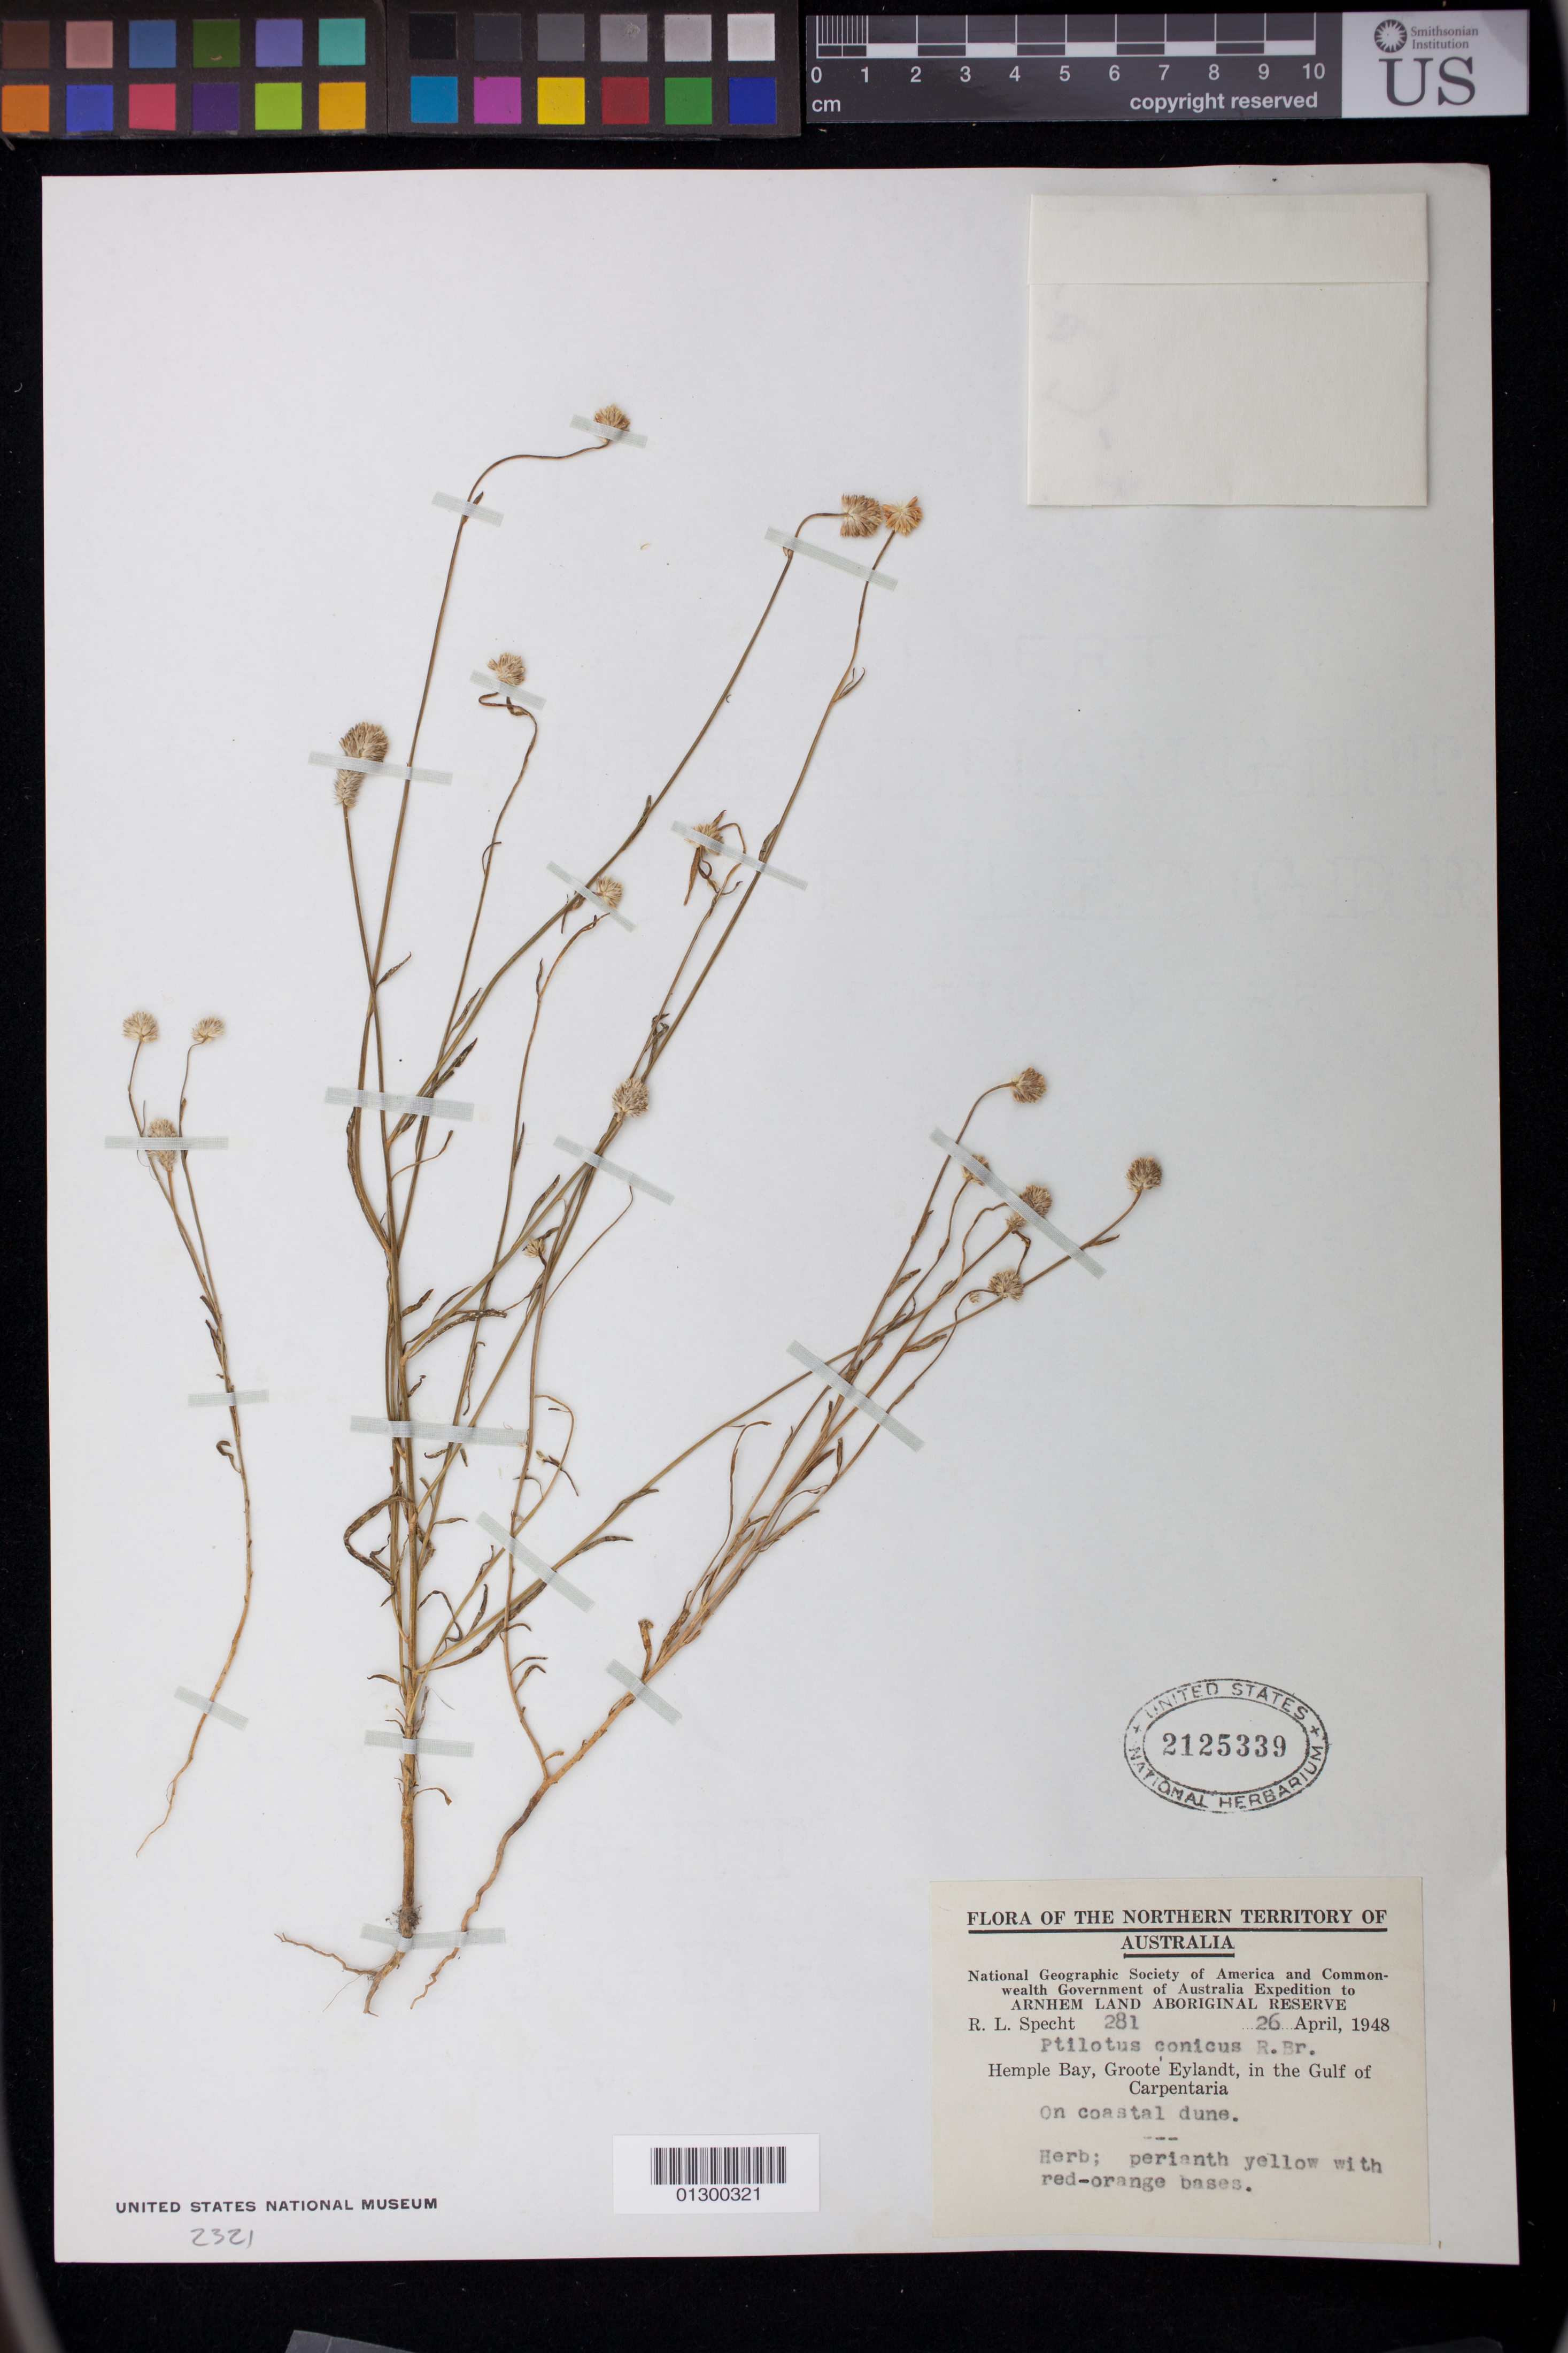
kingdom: Plantae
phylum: Tracheophyta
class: Magnoliopsida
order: Caryophyllales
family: Amaranthaceae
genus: Ptilotus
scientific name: Ptilotus conicus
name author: R. Br.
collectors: R. L. Specht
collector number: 281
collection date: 1948-04-26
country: Australia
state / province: Northern Territory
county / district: East Arnhem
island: Groote Eylandt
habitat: On coastal dune.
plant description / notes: Herb; perianth yellow with red-orange bases.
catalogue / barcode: US 2125339